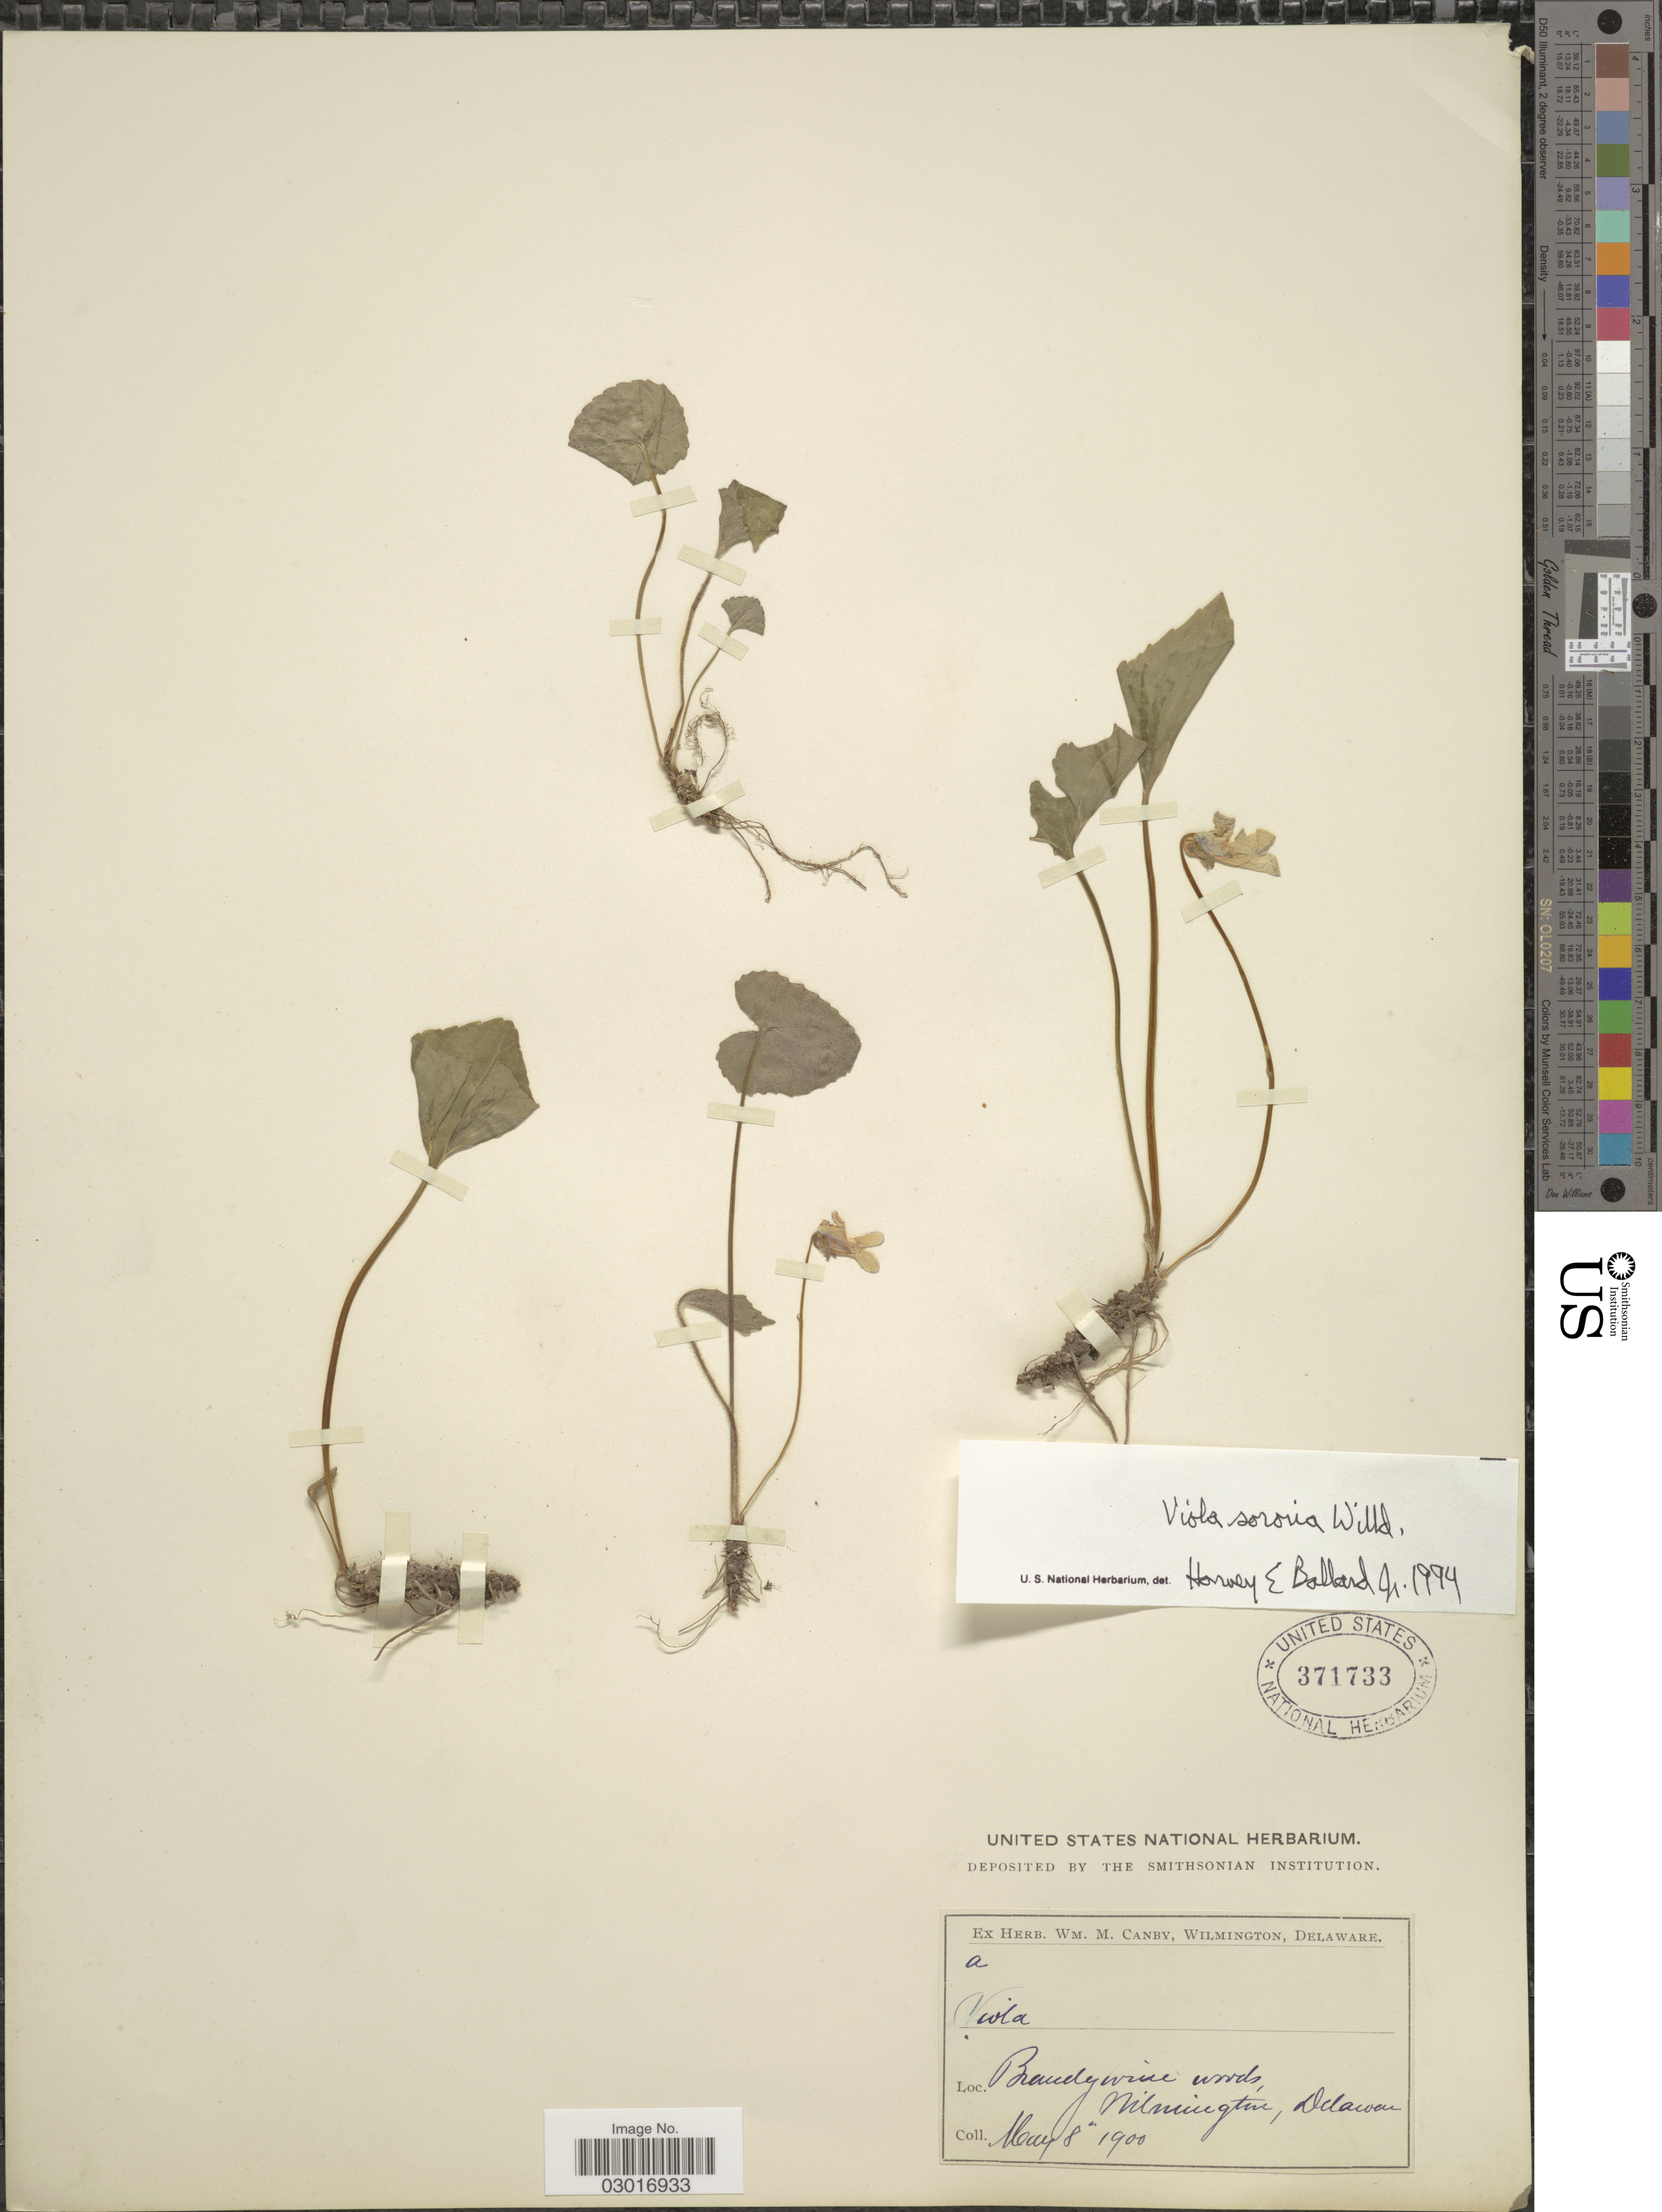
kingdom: Plantae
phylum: Tracheophyta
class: Magnoliopsida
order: Malpighiales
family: Violaceae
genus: Viola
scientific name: Viola sororia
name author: Willd.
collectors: ex herb. W.M. Canby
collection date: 1900-05-08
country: United States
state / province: Delaware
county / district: New Castle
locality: Brandywine woods, Wilmington.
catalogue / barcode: US 371733